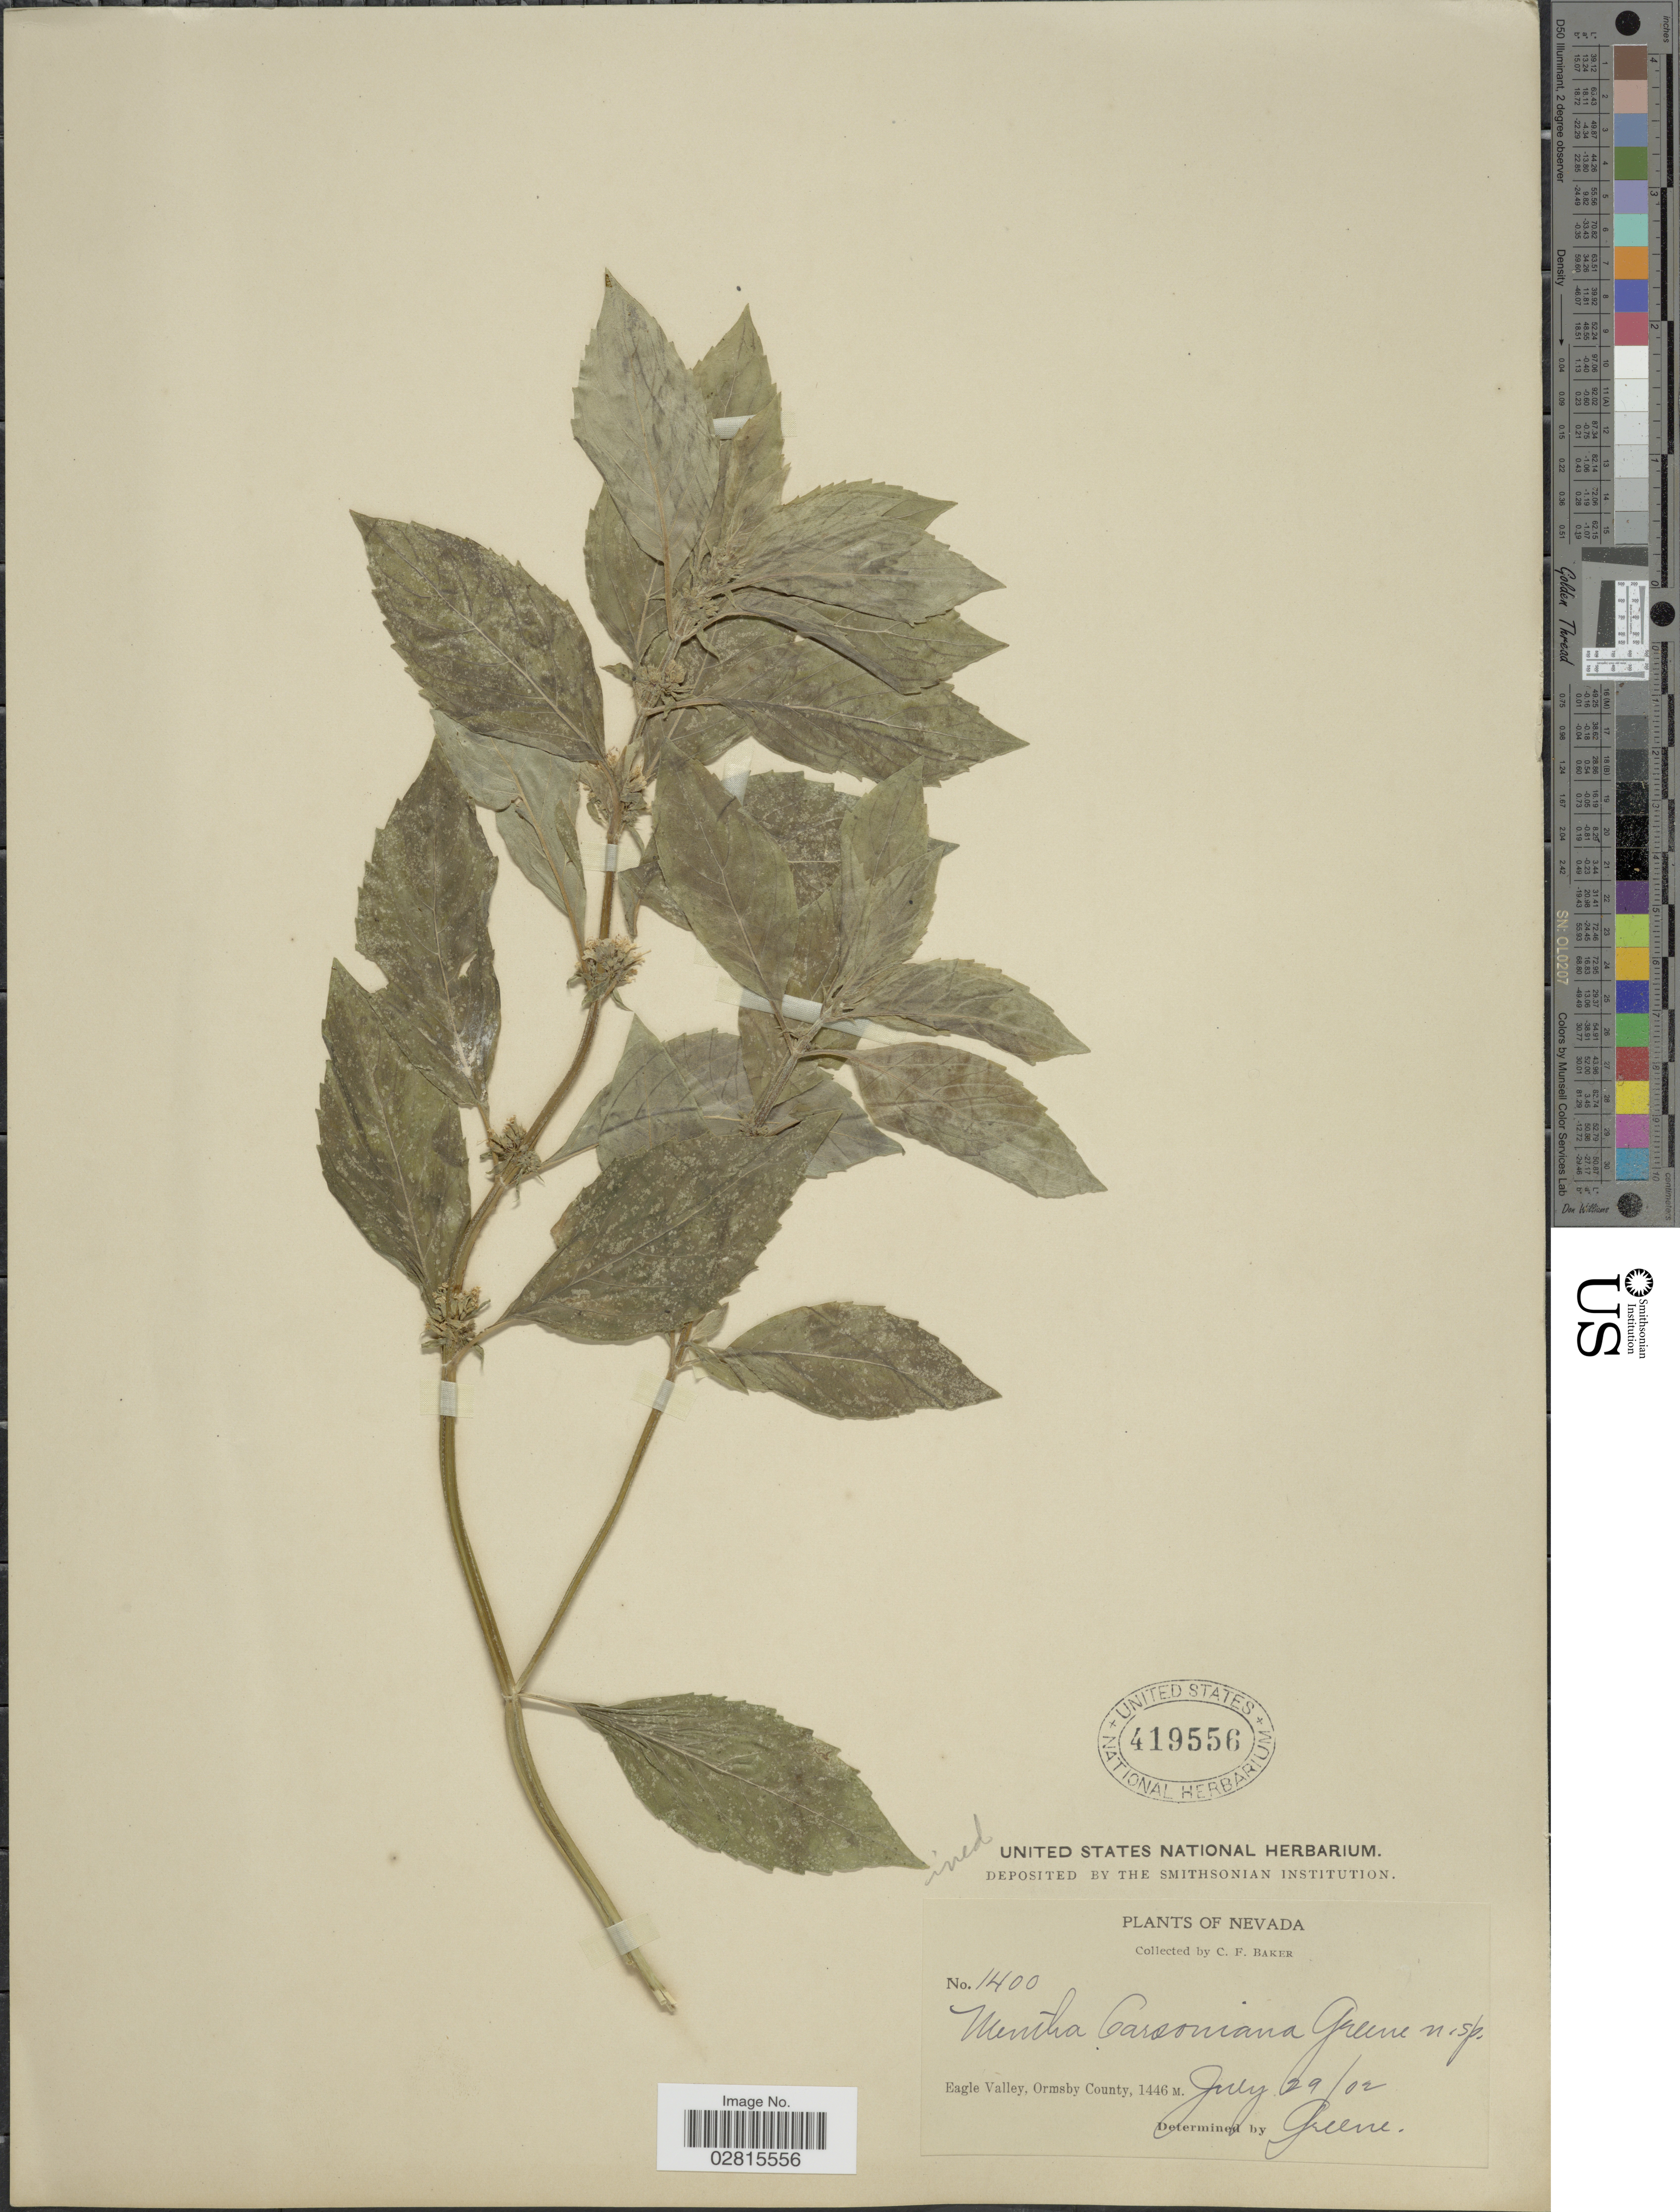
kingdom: Plantae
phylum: Tracheophyta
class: Magnoliopsida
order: Lamiales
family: Lamiaceae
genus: Mentha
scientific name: Mentha carsoniana Greene sp. nov. ined.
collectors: C. F. Baker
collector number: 1400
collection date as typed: Transcribed d/m/y: 29/7/2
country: United States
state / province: Nevada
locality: Eagle Valley, Ormsby County.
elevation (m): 1446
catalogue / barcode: US 419556